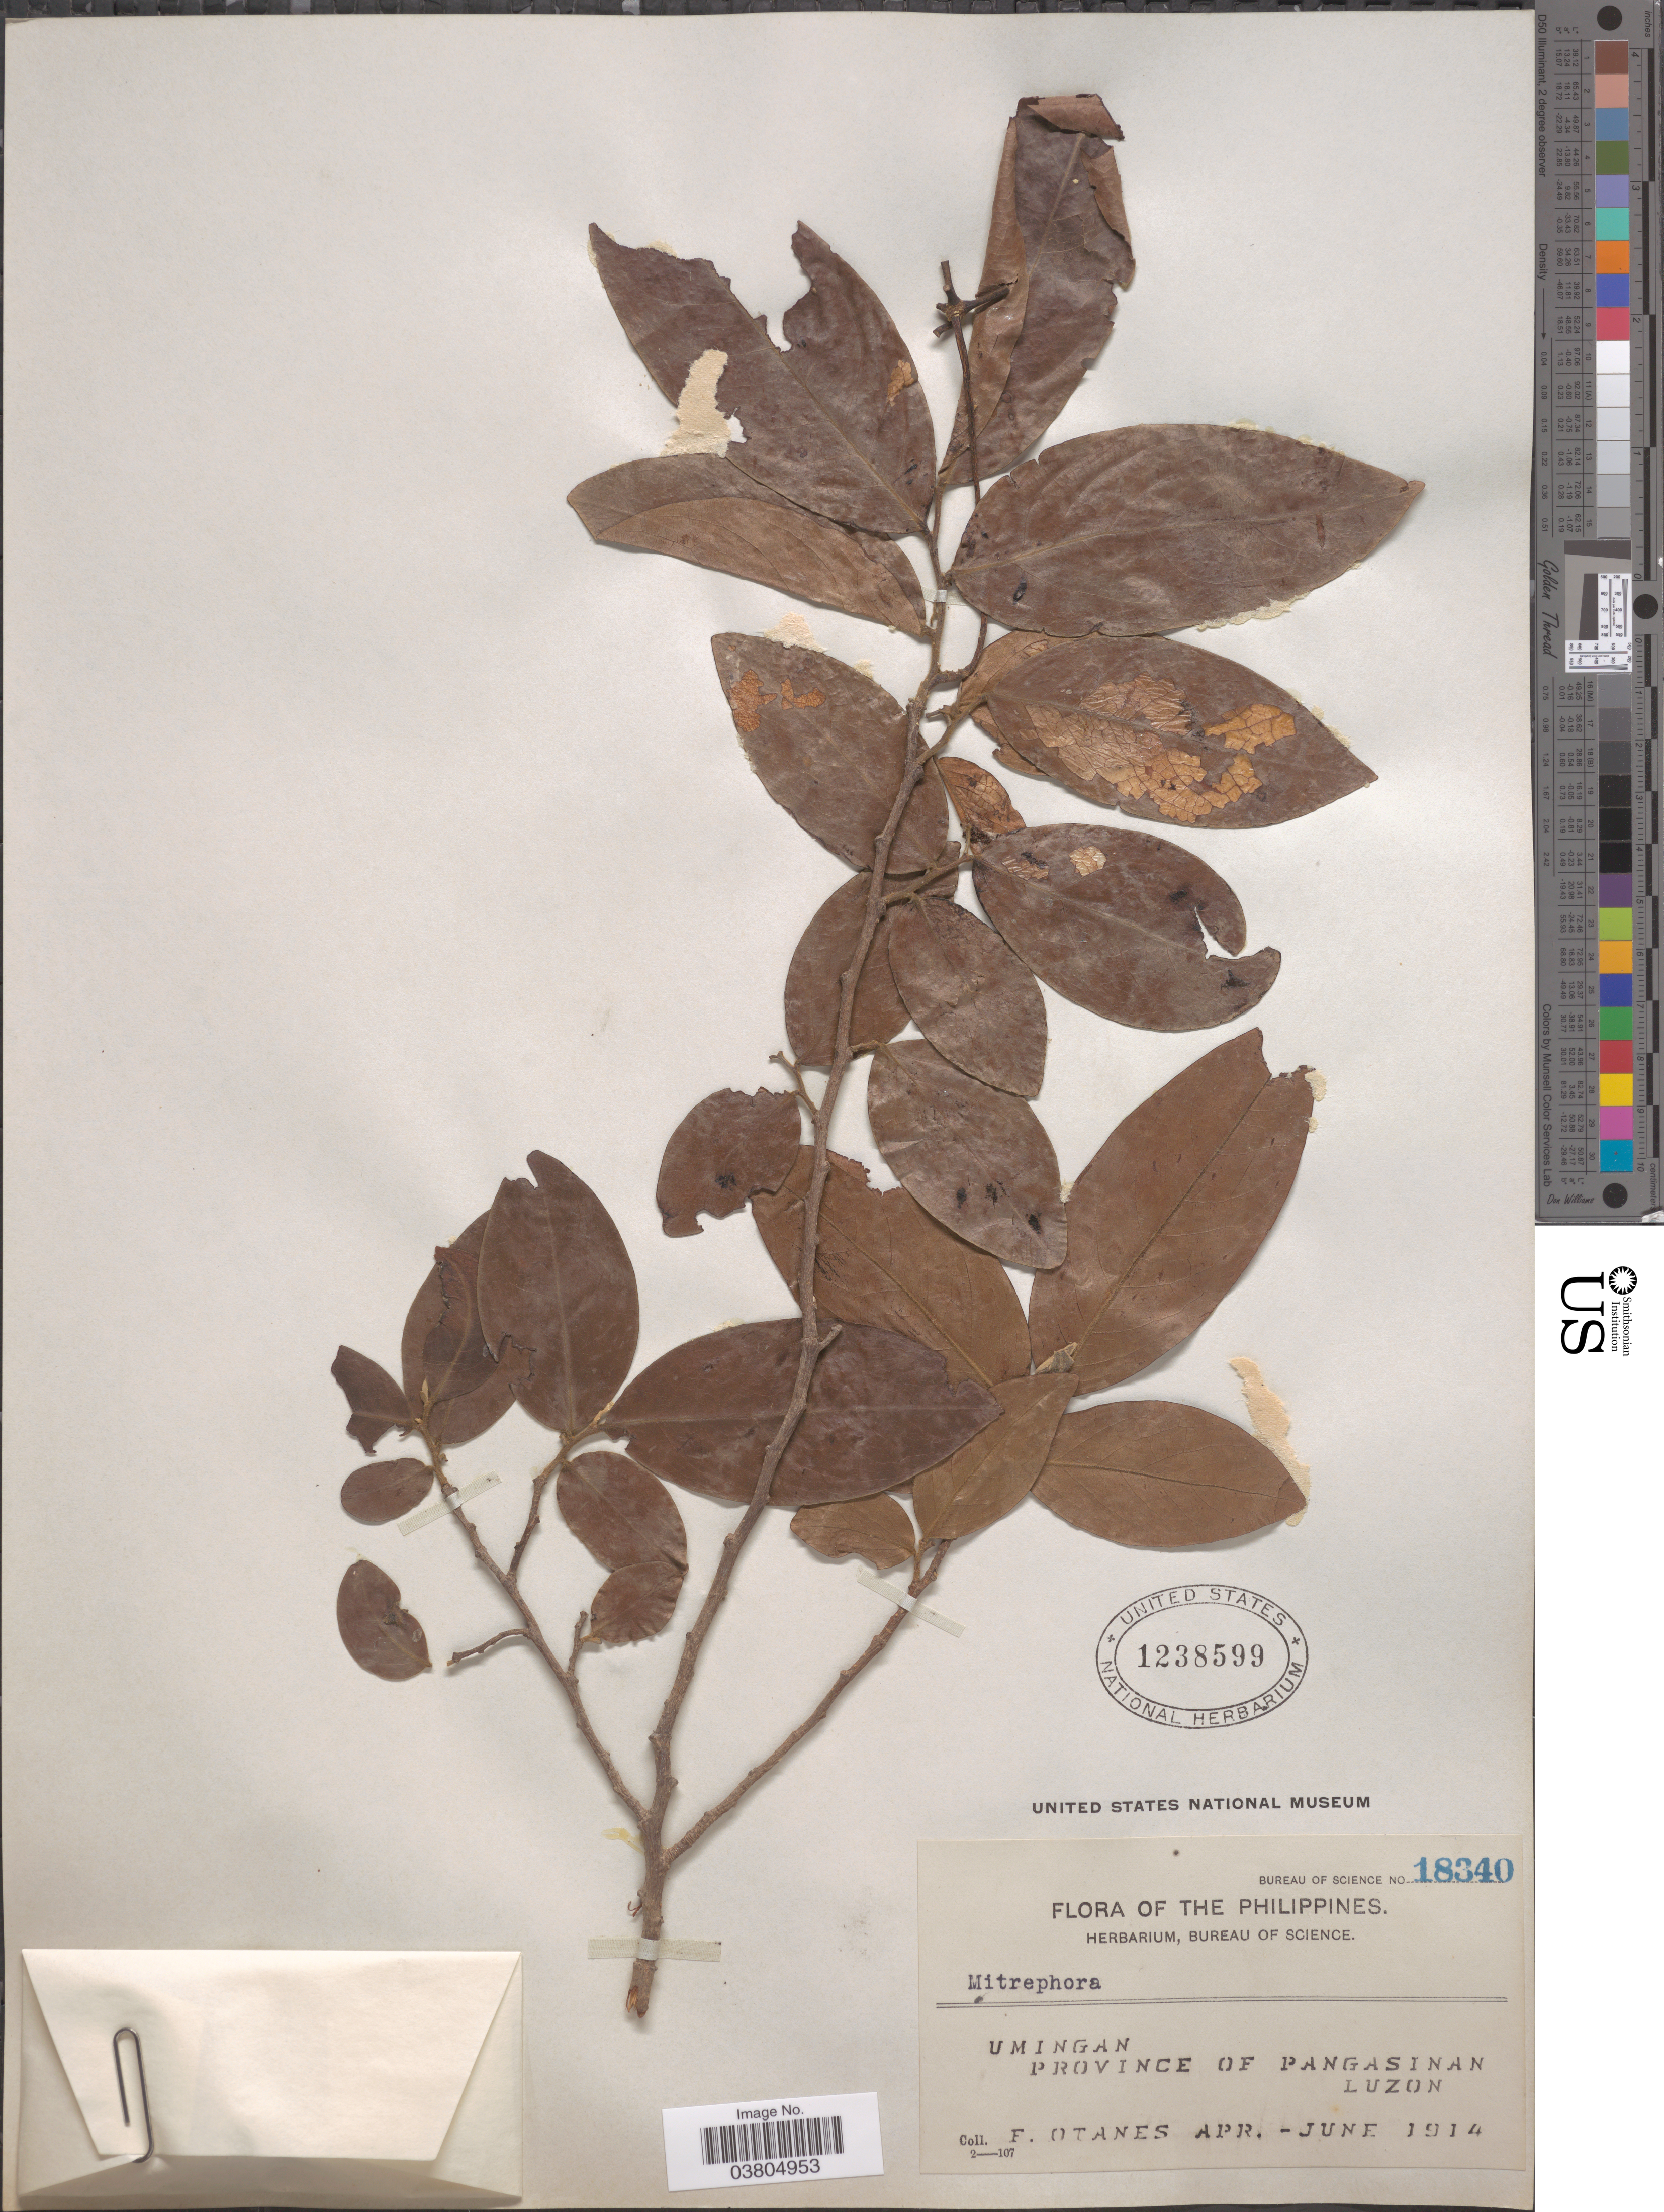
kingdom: Plantae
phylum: Tracheophyta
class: Magnoliopsida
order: Magnoliales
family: Annonaceae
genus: Mitrephora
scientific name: Mitrephora sp.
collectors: F. Q. Otanes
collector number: Bureau of Science 18340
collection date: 1914-04/1914-06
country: Philippines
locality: Umingan Province of Pangasinan. Luzon.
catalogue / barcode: US 1238599